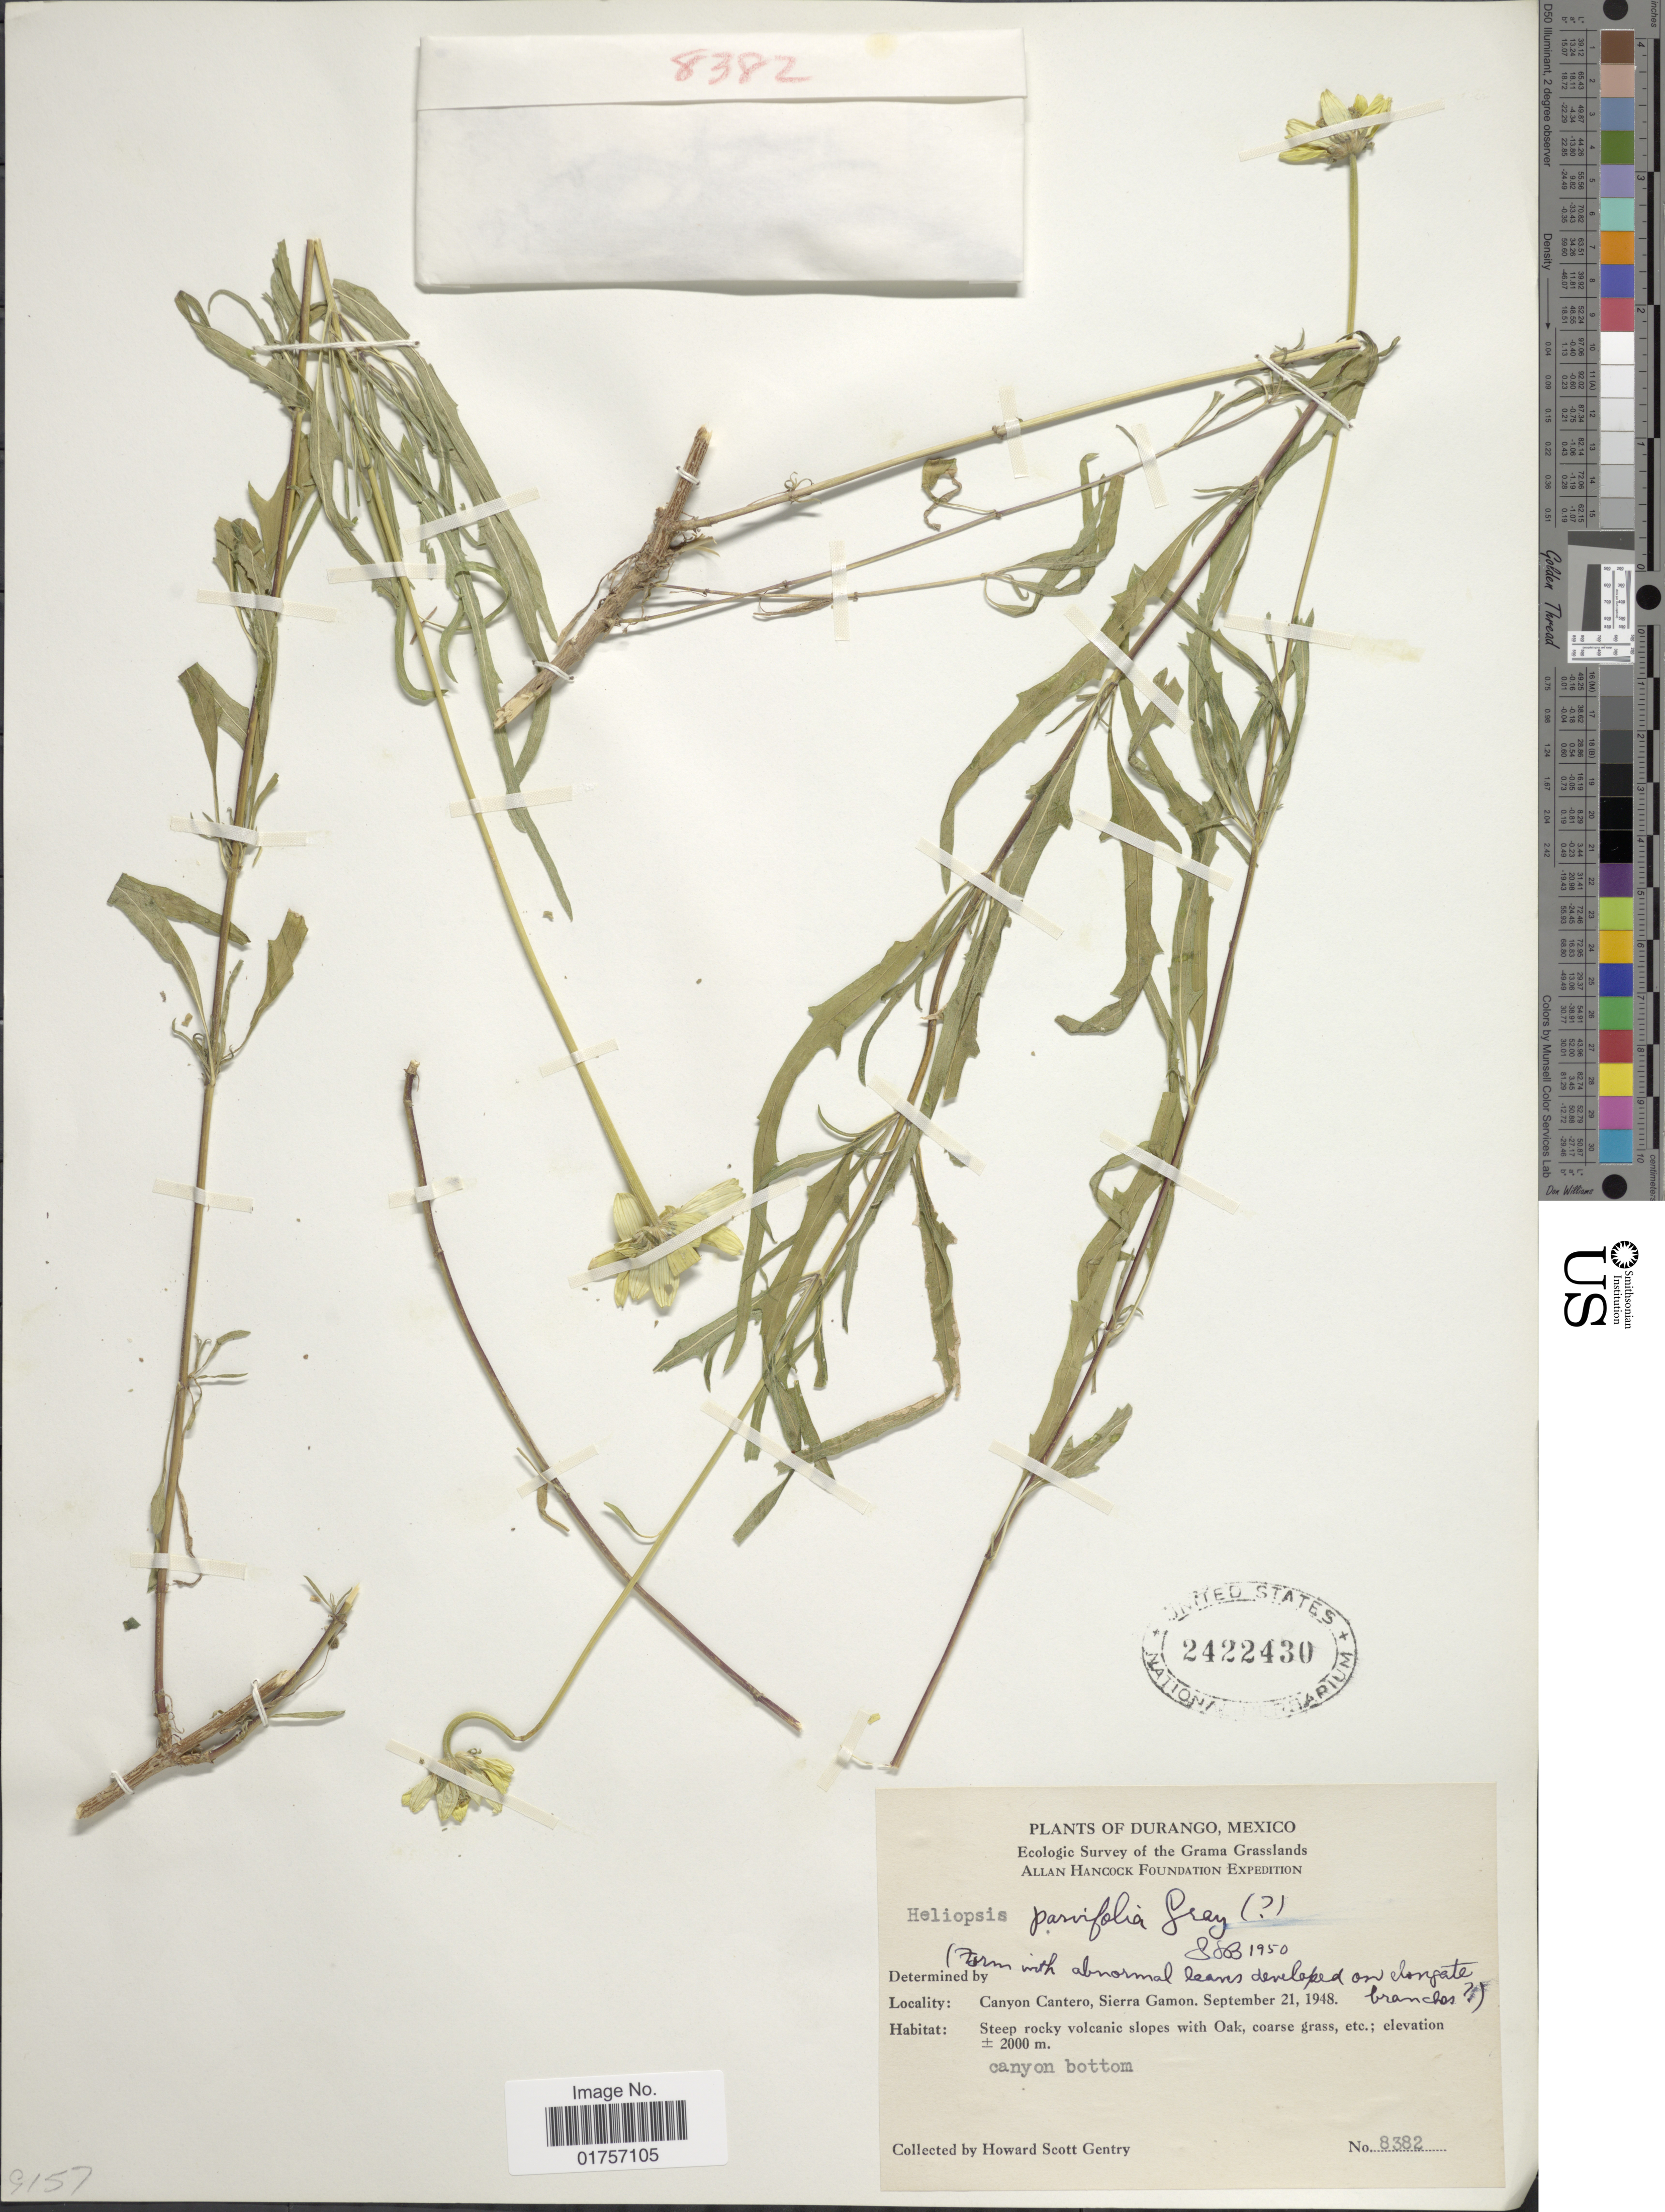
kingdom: Plantae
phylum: Tracheophyta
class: Magnoliopsida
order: Asterales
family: Asteraceae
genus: Heliopsis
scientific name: Heliopsis parvifolia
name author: A. Gray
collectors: H. S. Gentry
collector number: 8382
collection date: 1948-09-21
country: Mexico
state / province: Durango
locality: Grama Grasslands. Canyon Cantero, Sierra Gamon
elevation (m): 2000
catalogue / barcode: US 2422430